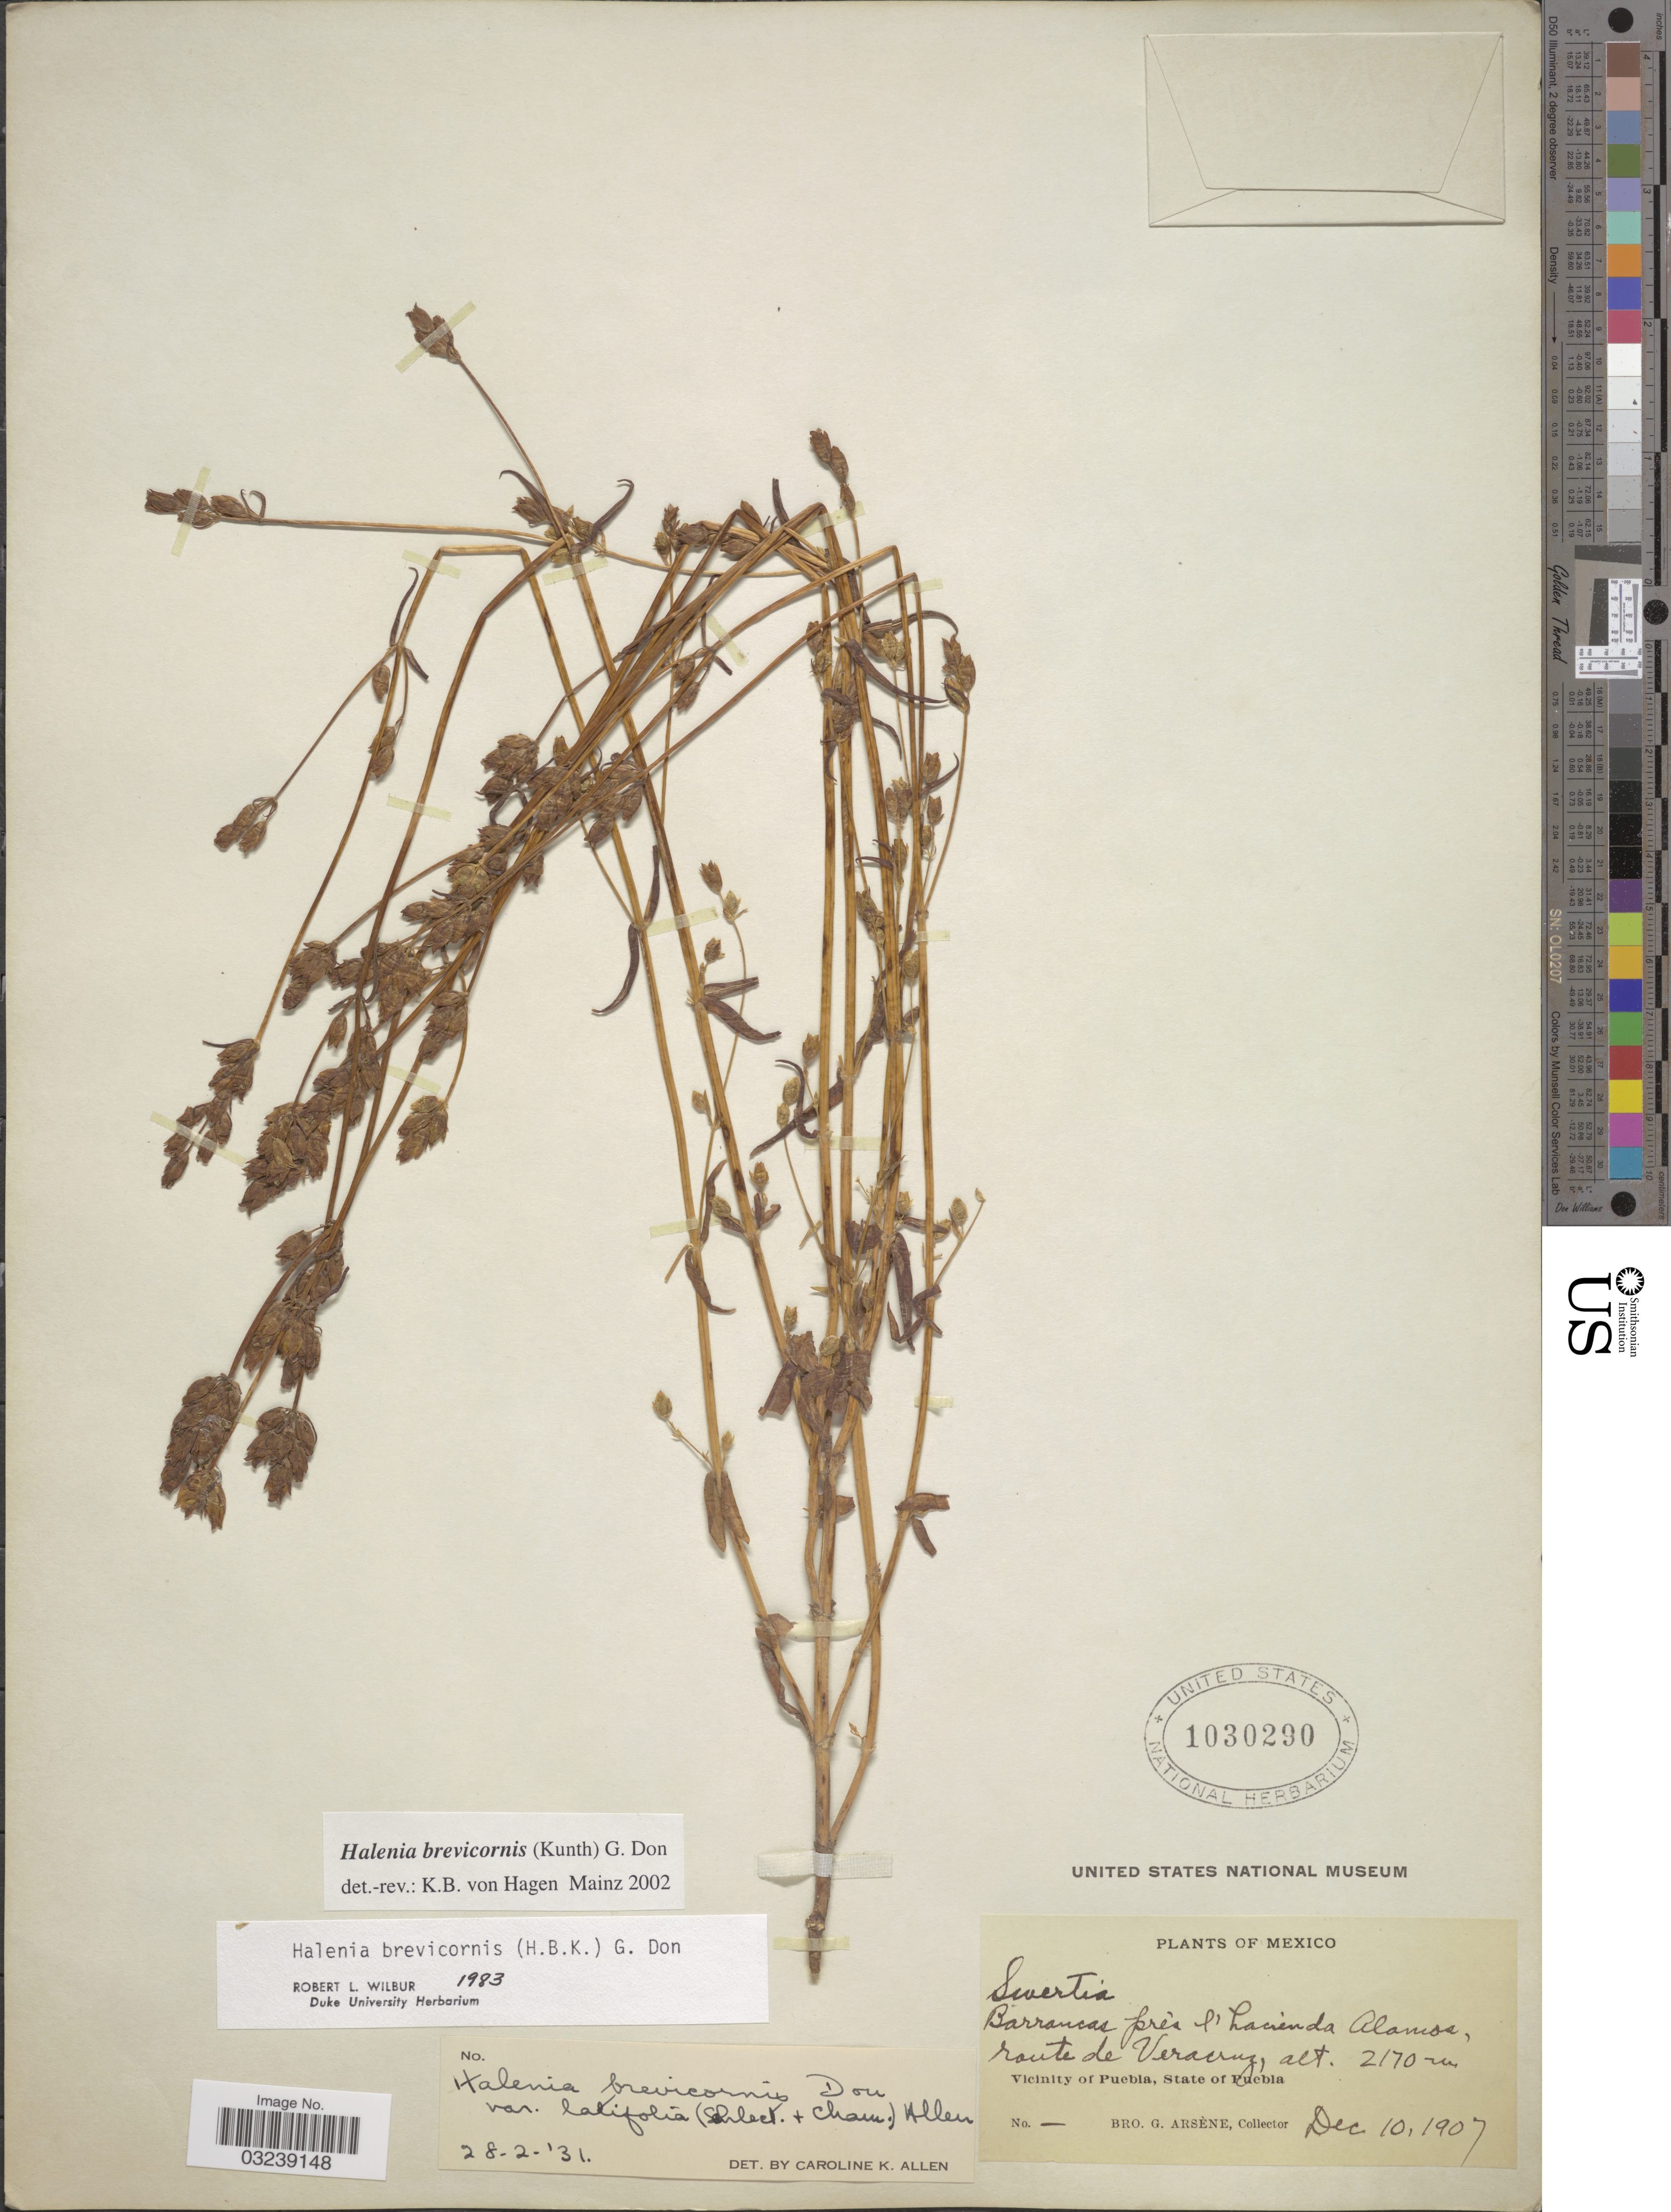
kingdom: Plantae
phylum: Tracheophyta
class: Magnoliopsida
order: Gentianales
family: Gentianaceae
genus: Halenia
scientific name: Halenia brevicornis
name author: (Kunth) G. Don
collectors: Bro. G. Arsène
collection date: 1907-12-10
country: Mexico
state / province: Puebla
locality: Barrancas près l'hacienda Alamas, route de Veracruz. Vicinity of Puebla.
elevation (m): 2170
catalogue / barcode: US 1030290